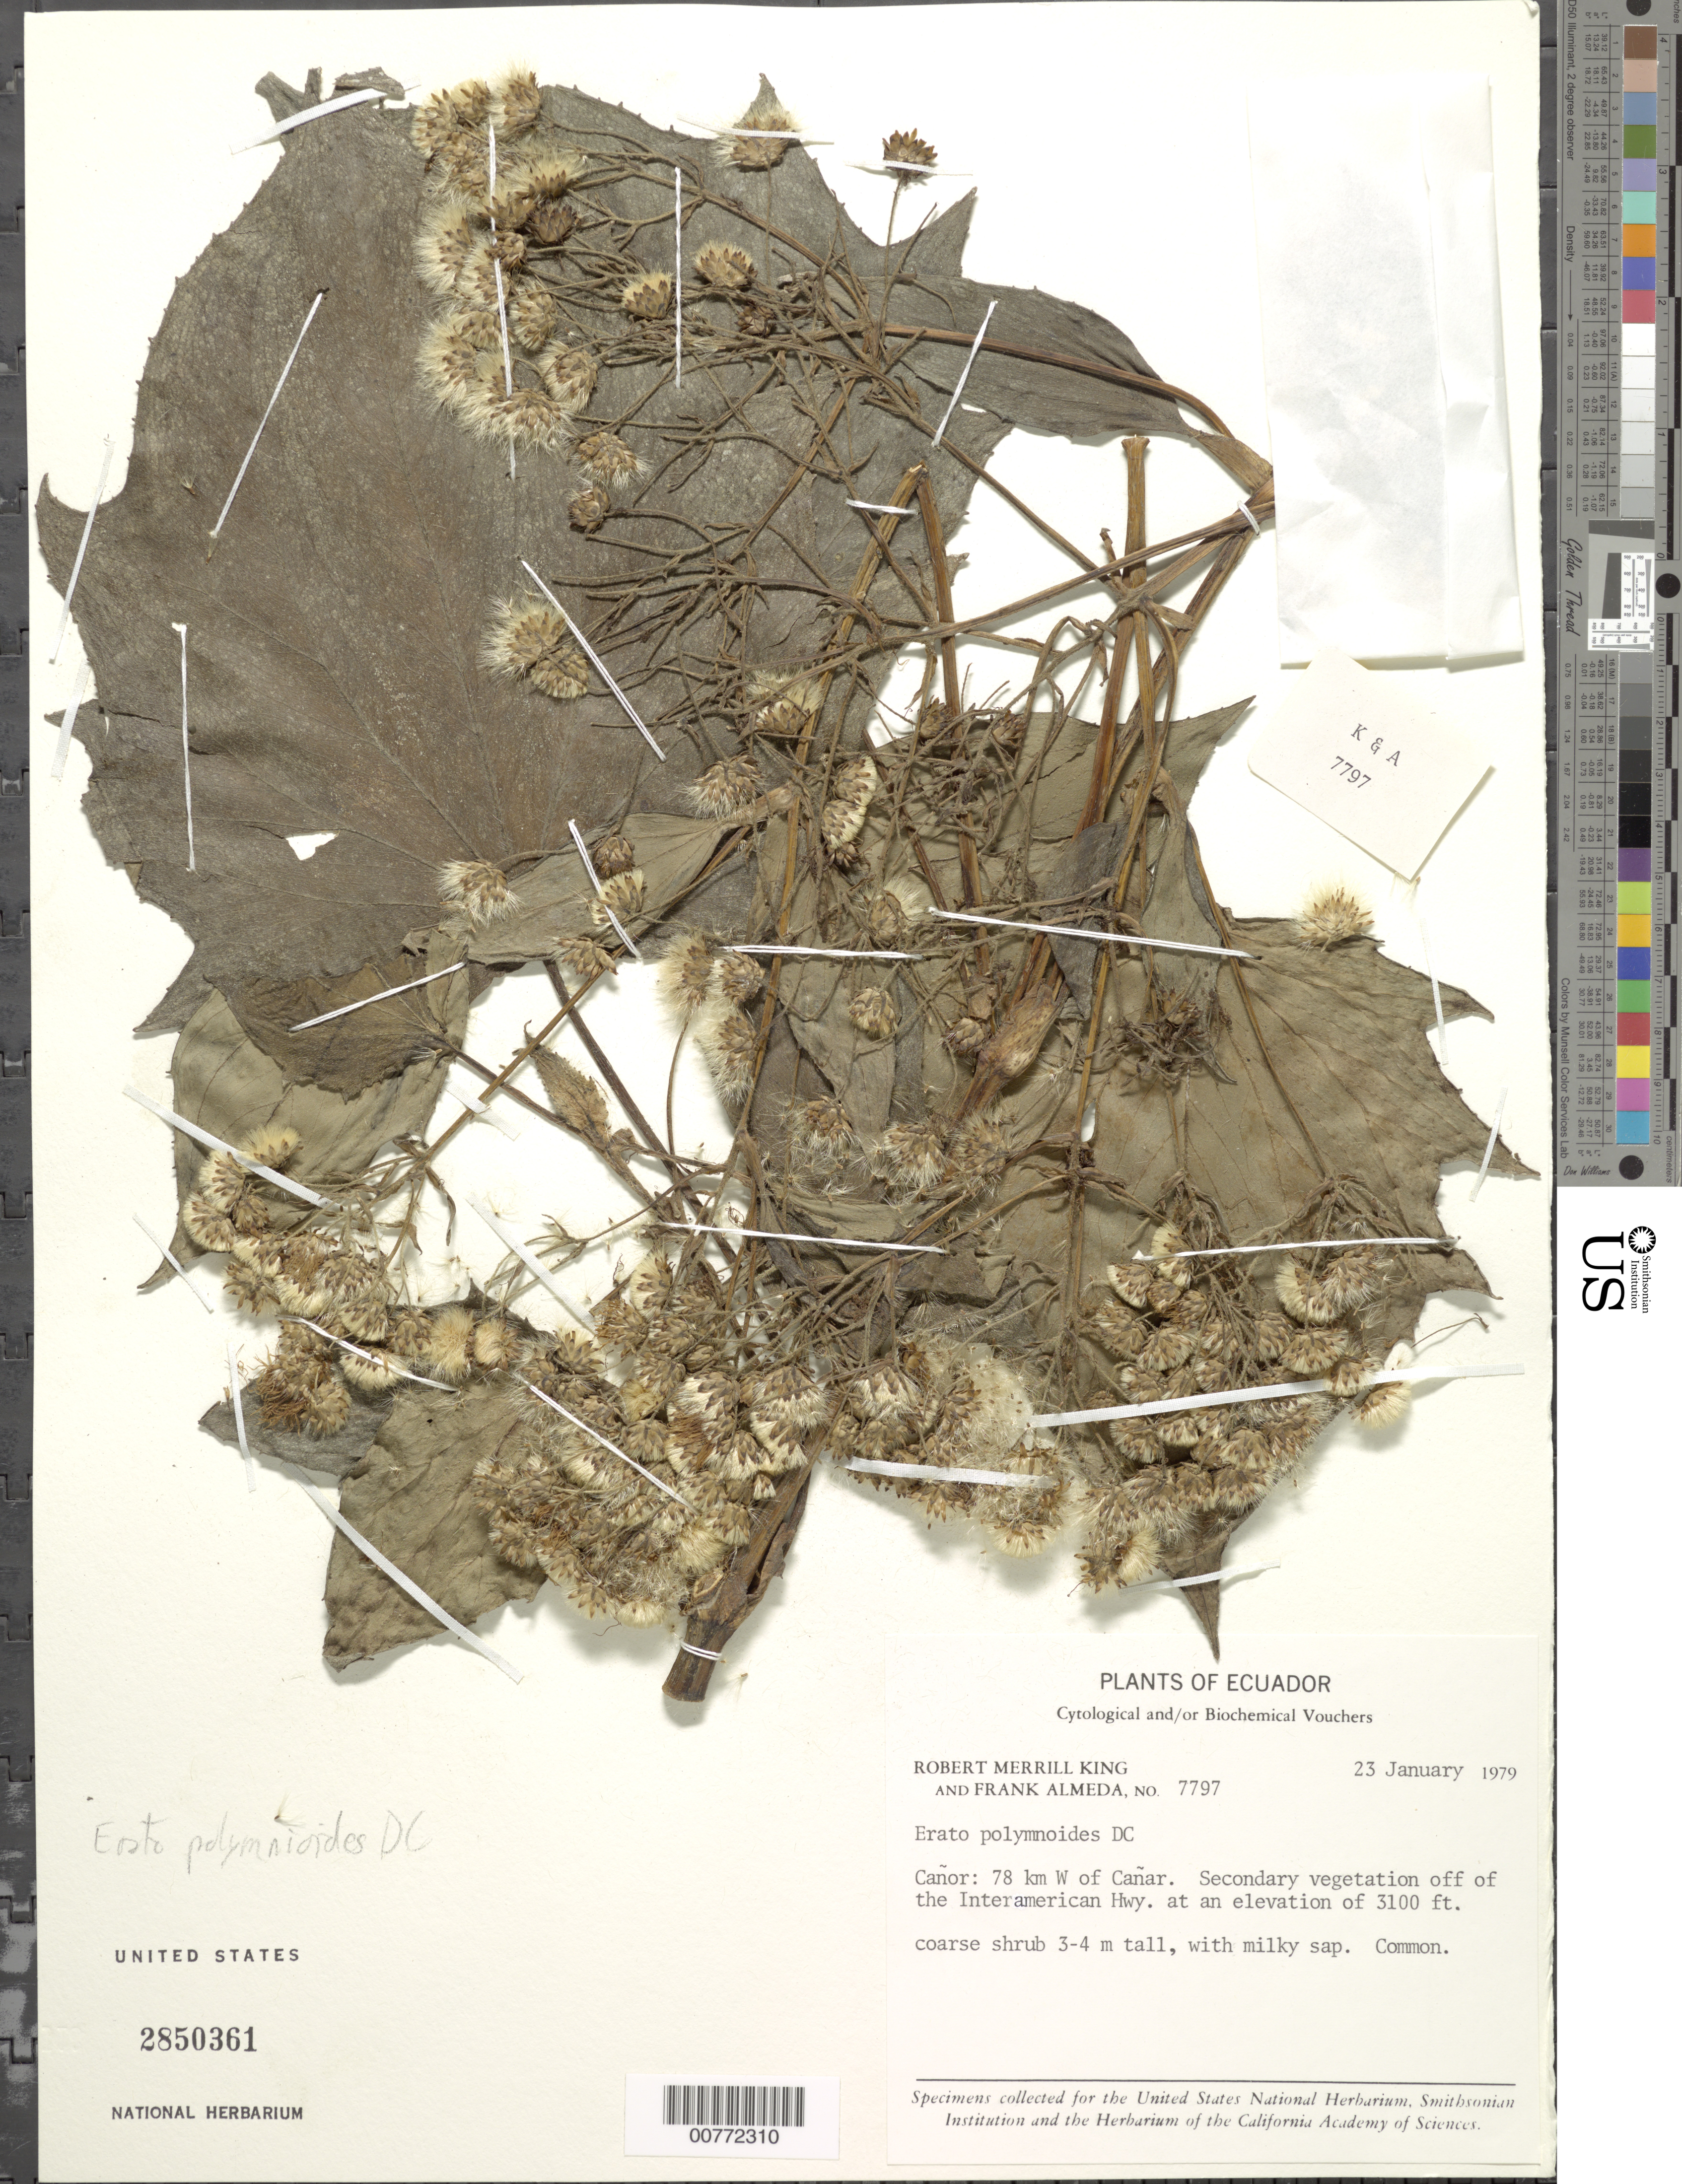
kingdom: Plantae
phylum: Tracheophyta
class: Magnoliopsida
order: Asterales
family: Asteraceae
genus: Erato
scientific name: Erato polymnioides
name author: DC.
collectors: R. M. King & F. Almeda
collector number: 7797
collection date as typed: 23 January 1979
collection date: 1979-01-23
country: Ecuador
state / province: Cañar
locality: Canar, 78 km W of, off the Interamerican Hwy.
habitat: Secondary vegetation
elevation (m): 945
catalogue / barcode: US 2850361